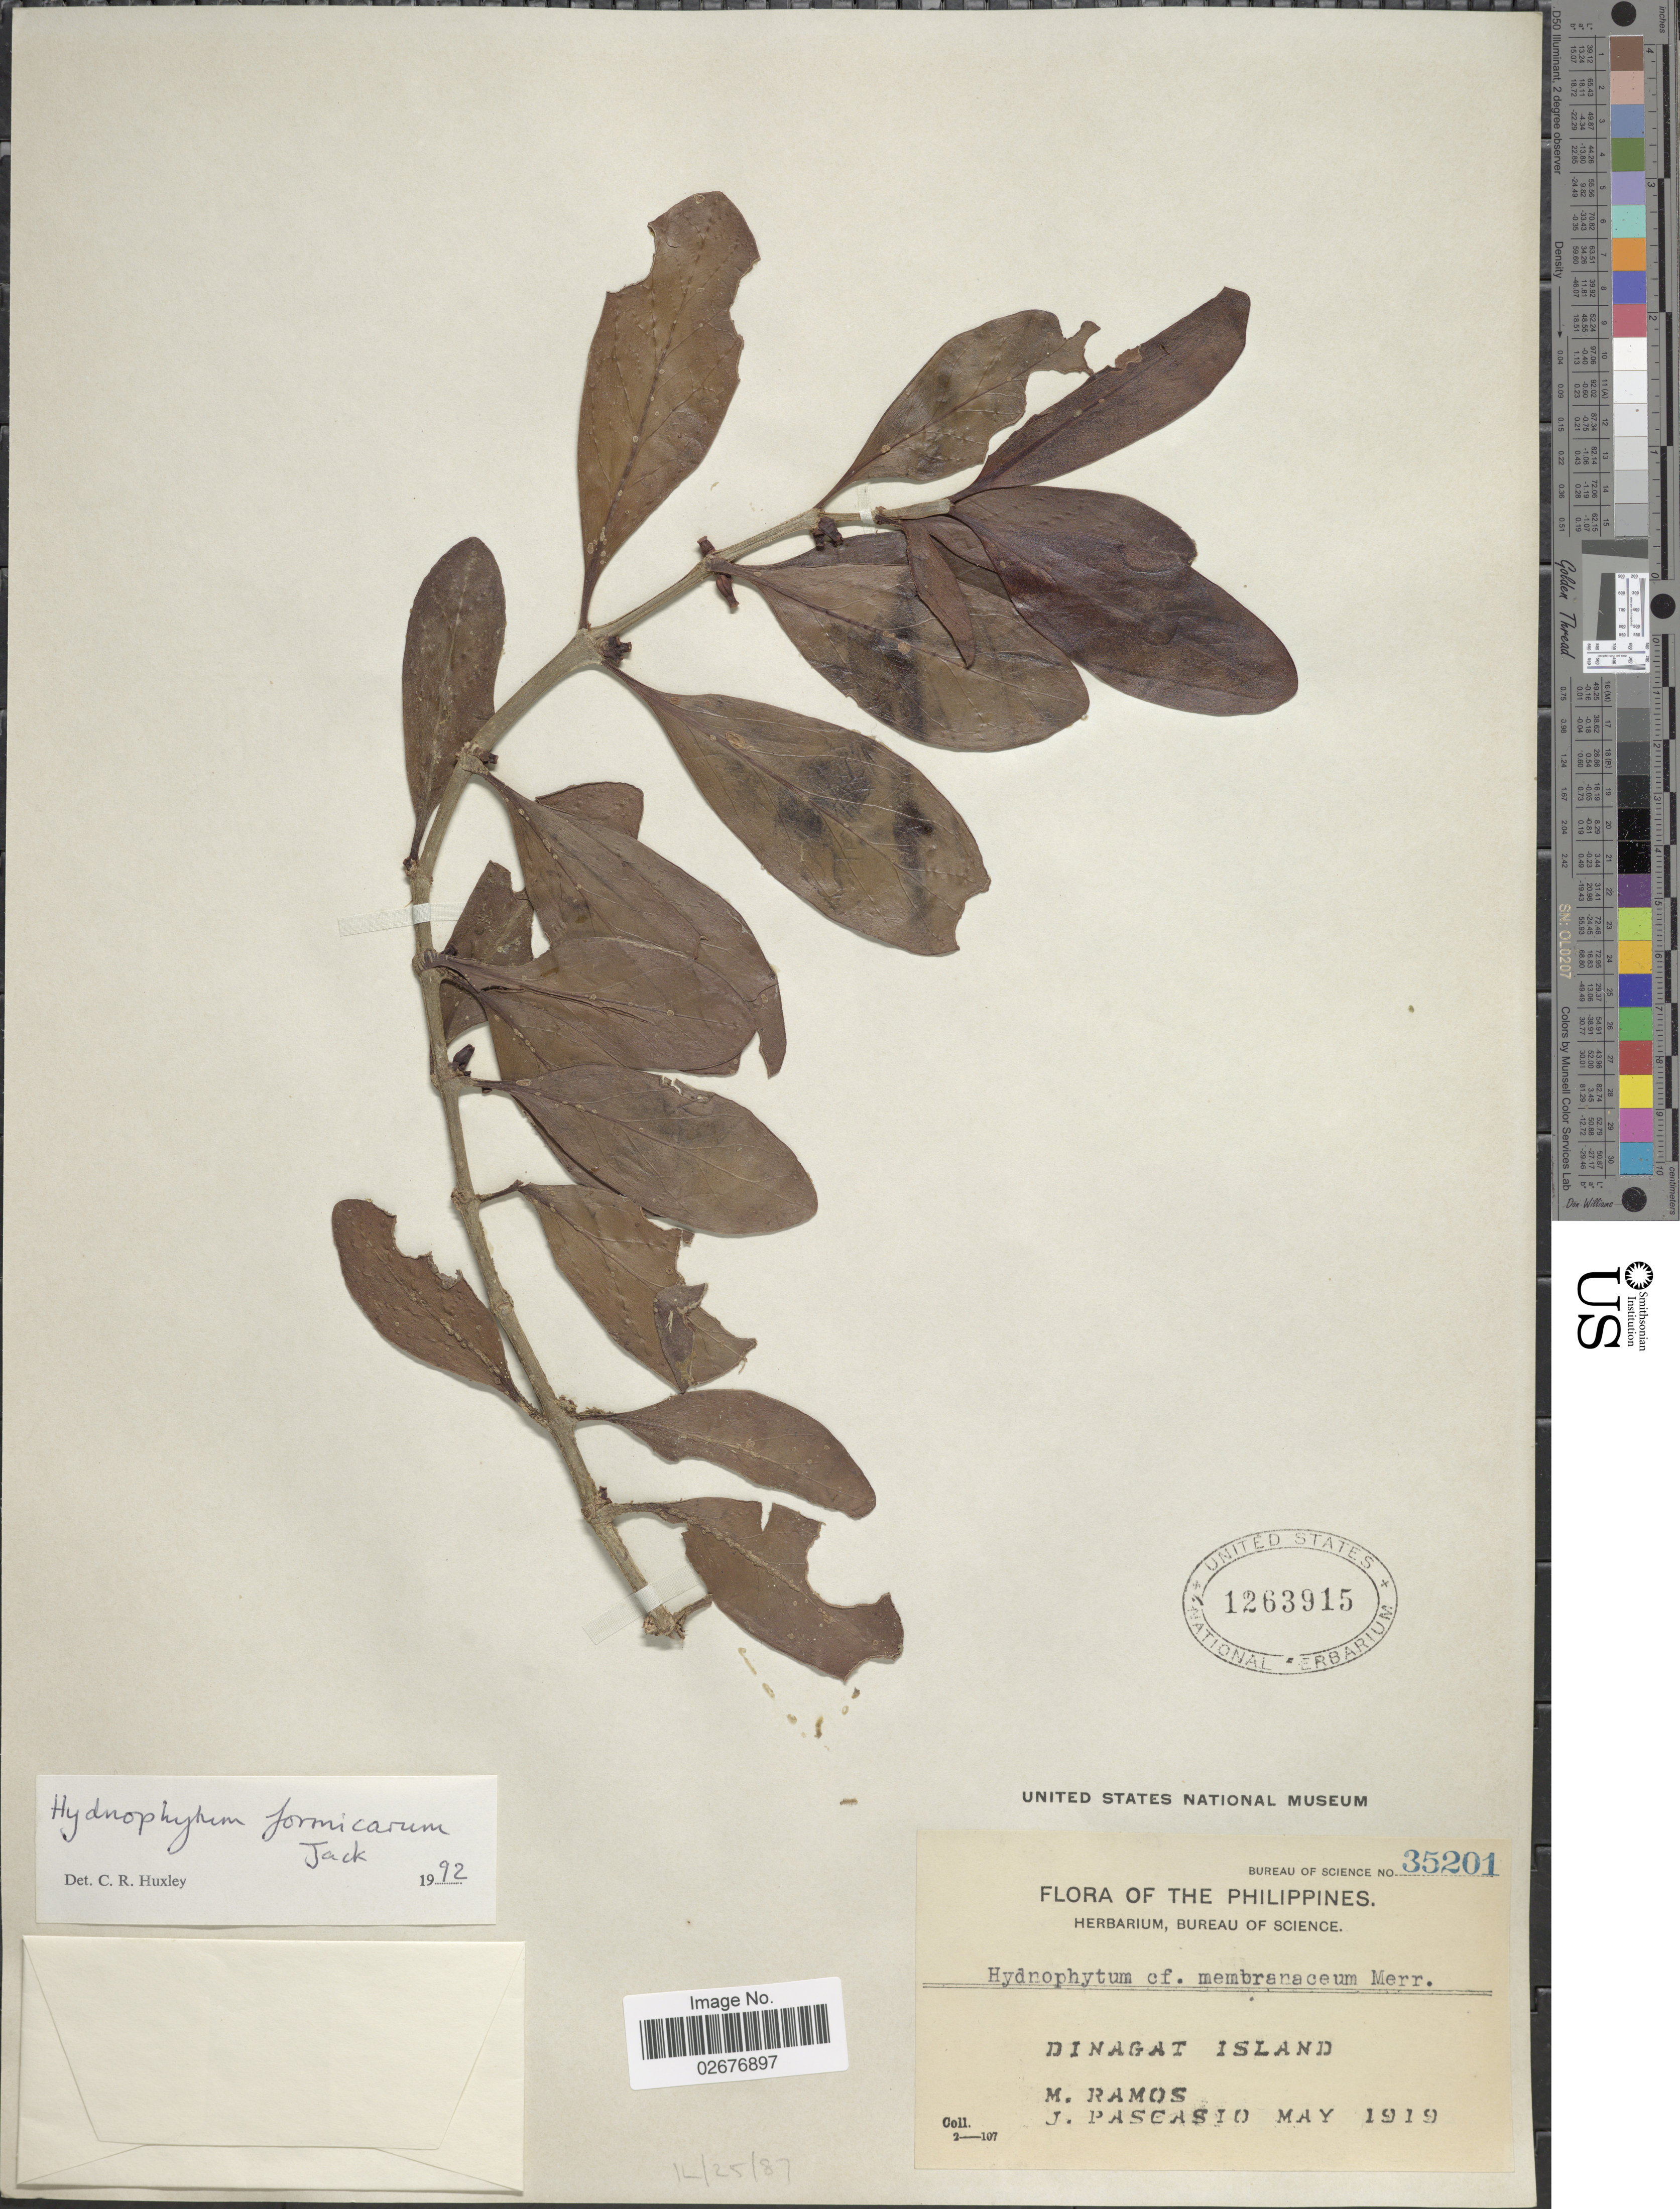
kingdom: Plantae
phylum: Tracheophyta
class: Magnoliopsida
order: Gentianales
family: Rubiaceae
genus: Hydnophytum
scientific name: Hydnophytum formicarum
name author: Jack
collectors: M. Ramos & J. Pascasio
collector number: Bureau of Science 35201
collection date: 1919-05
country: Philippines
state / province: Caraga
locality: Dinagat Island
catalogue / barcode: US 1263915